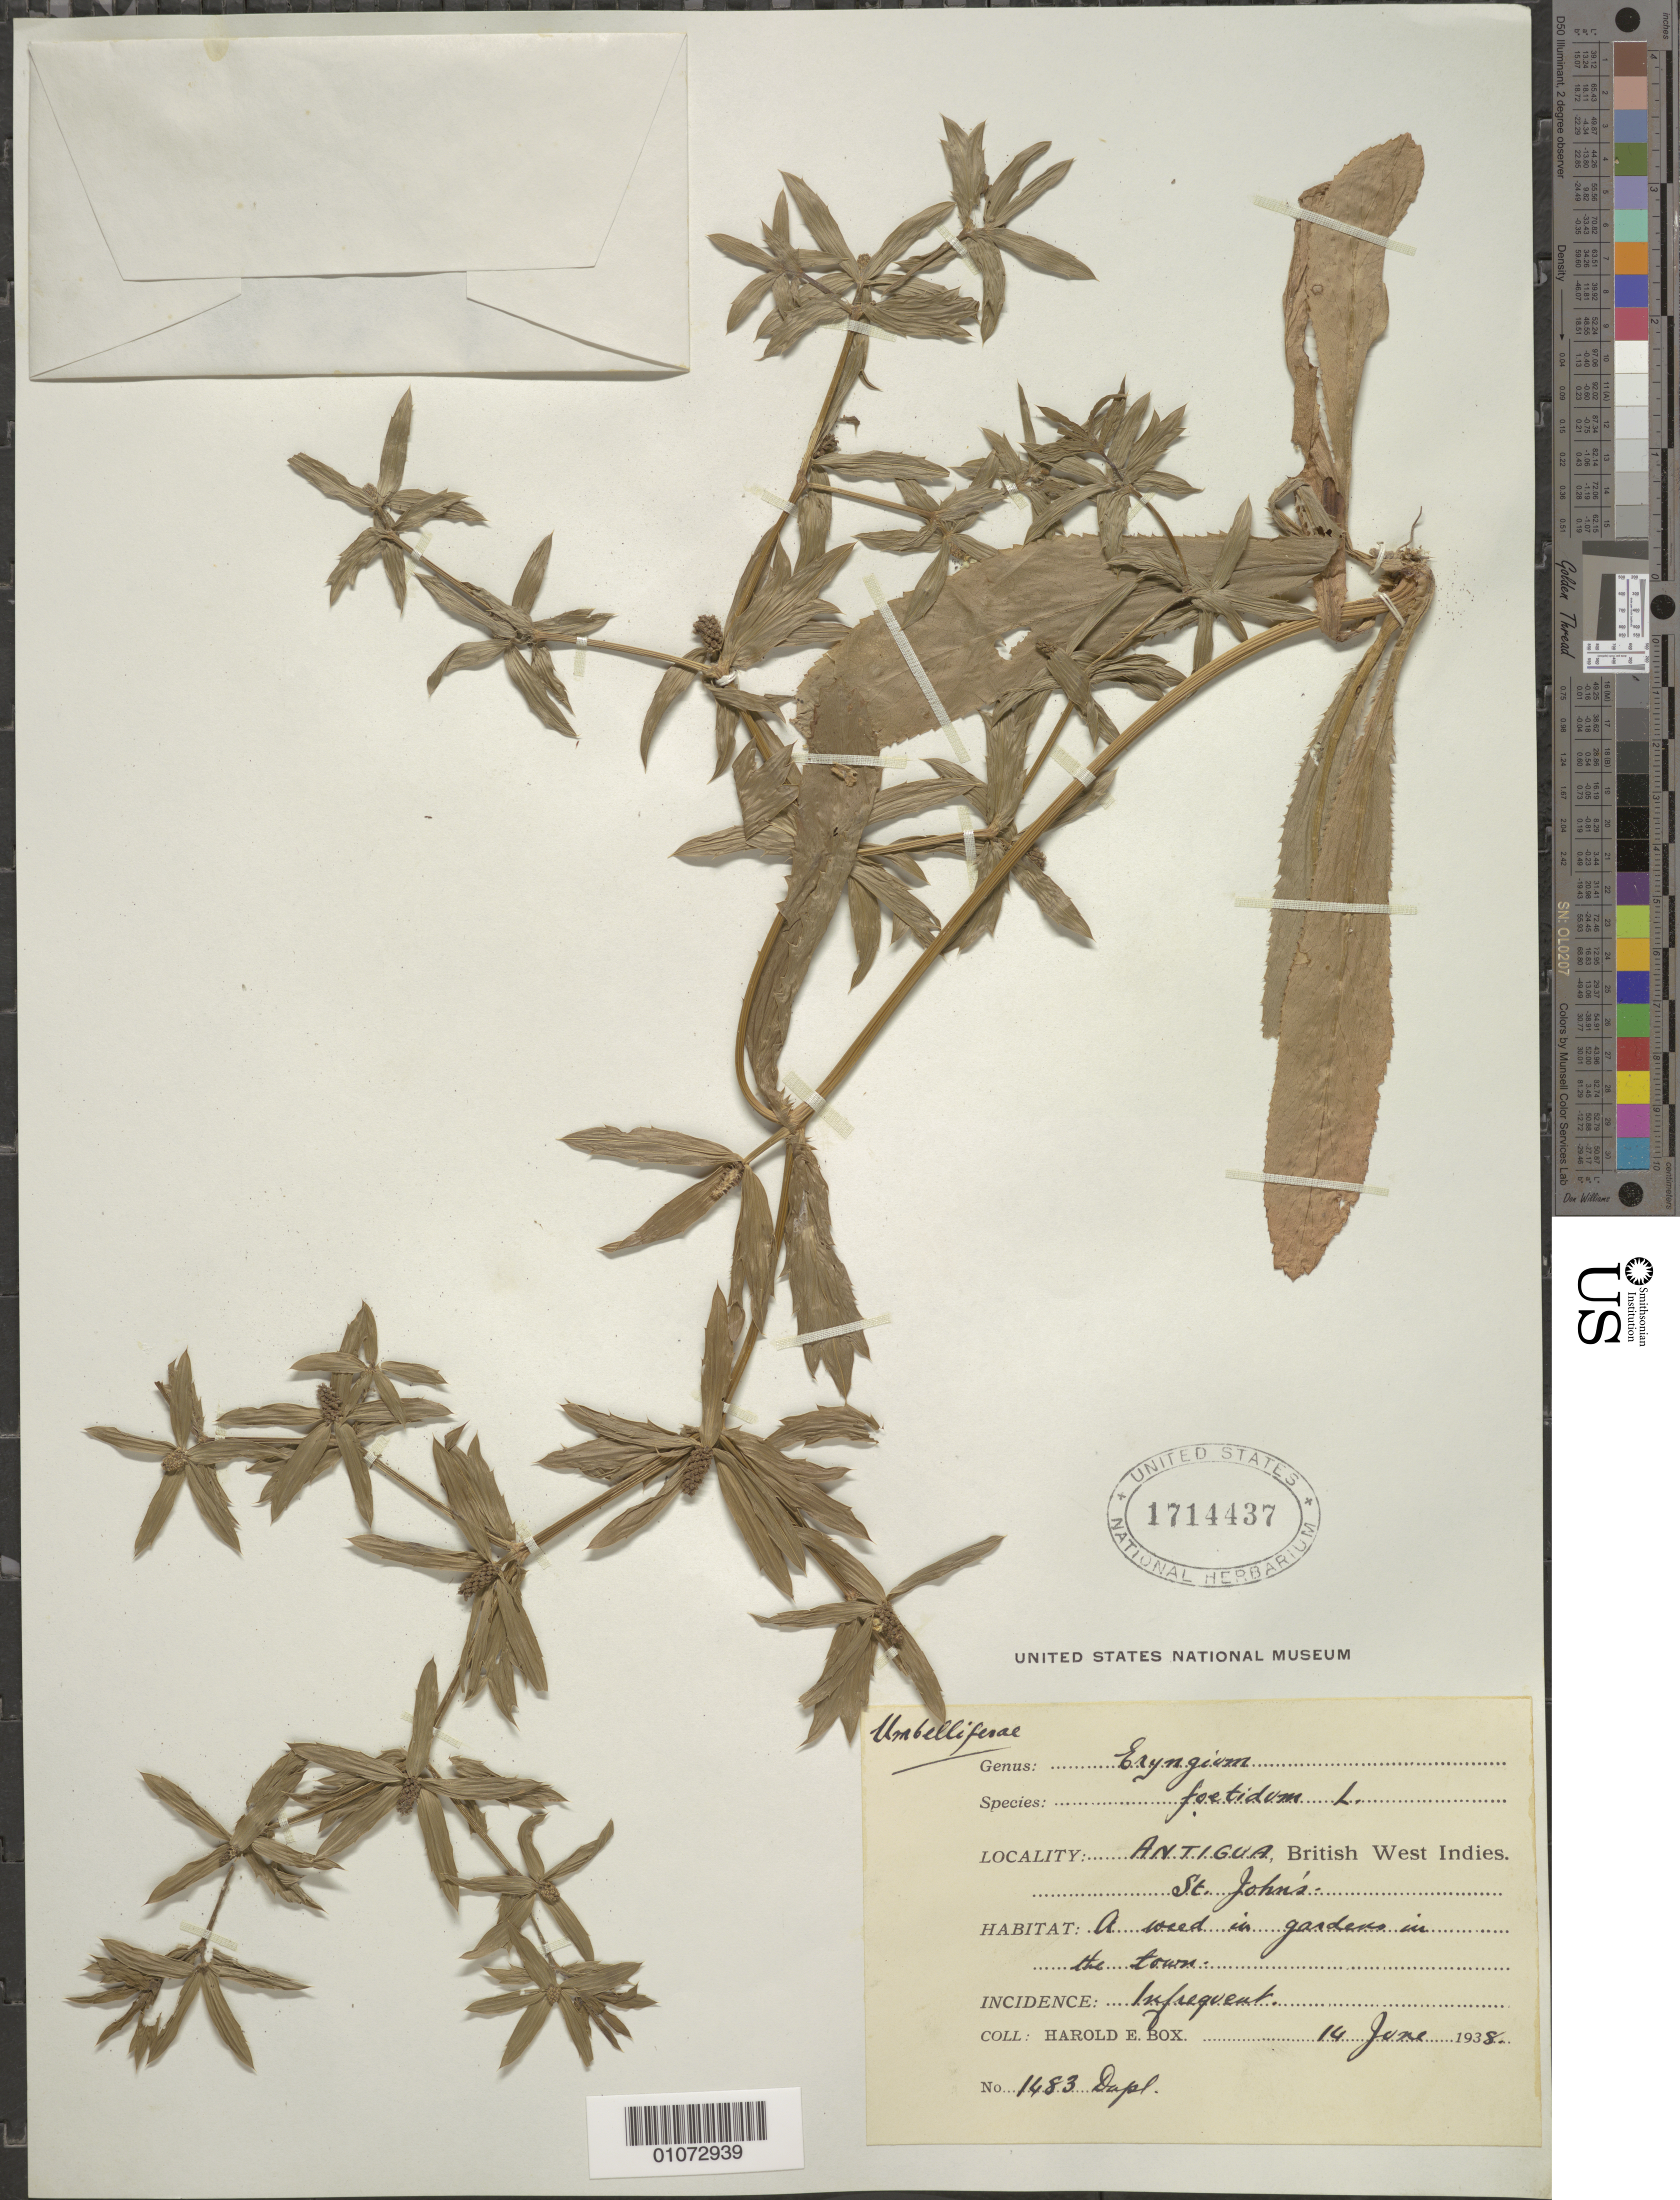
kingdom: Plantae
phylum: Tracheophyta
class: Magnoliopsida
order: Apiales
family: Apiaceae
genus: Eryngium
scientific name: Eryngium foetidum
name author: L.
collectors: H. E. Box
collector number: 1483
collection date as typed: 14 Jun 1938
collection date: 1938-06-14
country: Antigua and Barbuda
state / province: Saint John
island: Antigua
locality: A weed in gardens in the town, infrequent.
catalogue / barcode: US 1714437